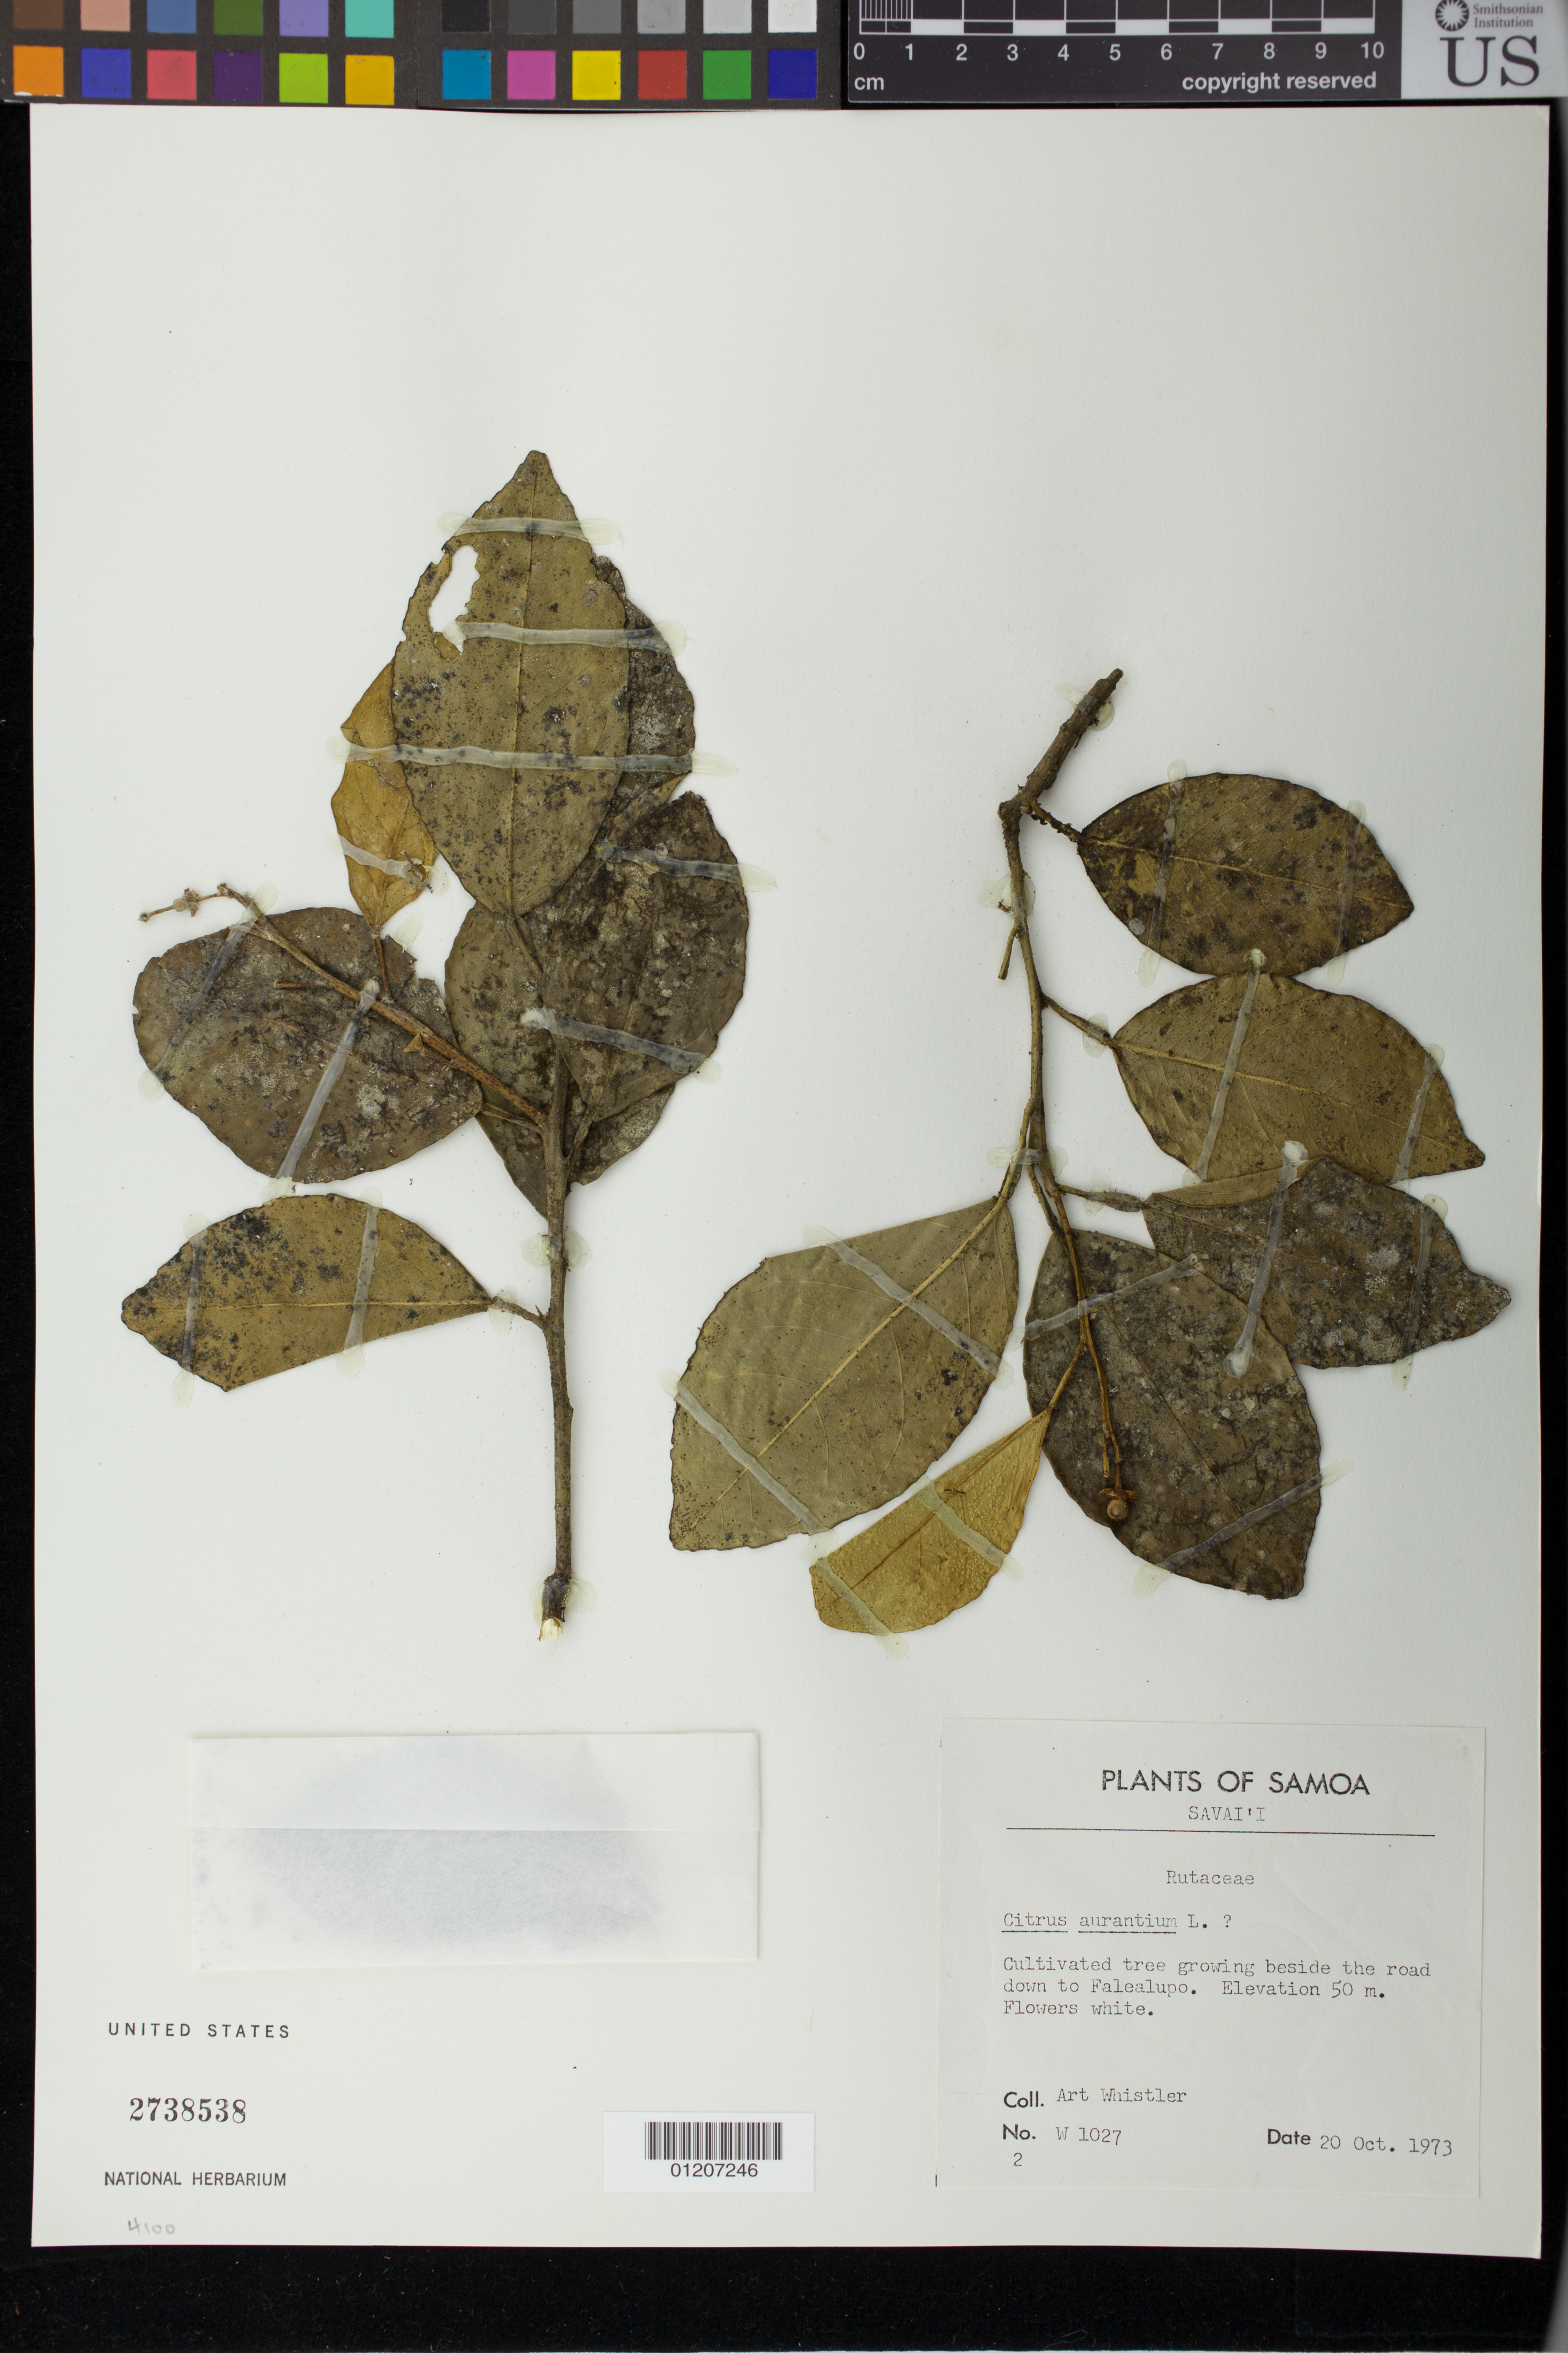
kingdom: Plantae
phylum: Tracheophyta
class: Magnoliopsida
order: Sapindales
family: Rutaceae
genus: Citrus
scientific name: Citrus x aurantium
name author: L.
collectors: A. Whistler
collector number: W 1027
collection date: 1973-10-20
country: Samoa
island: Savai'i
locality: Growing beside the road down to Falealupo.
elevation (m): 50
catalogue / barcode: US 2738538